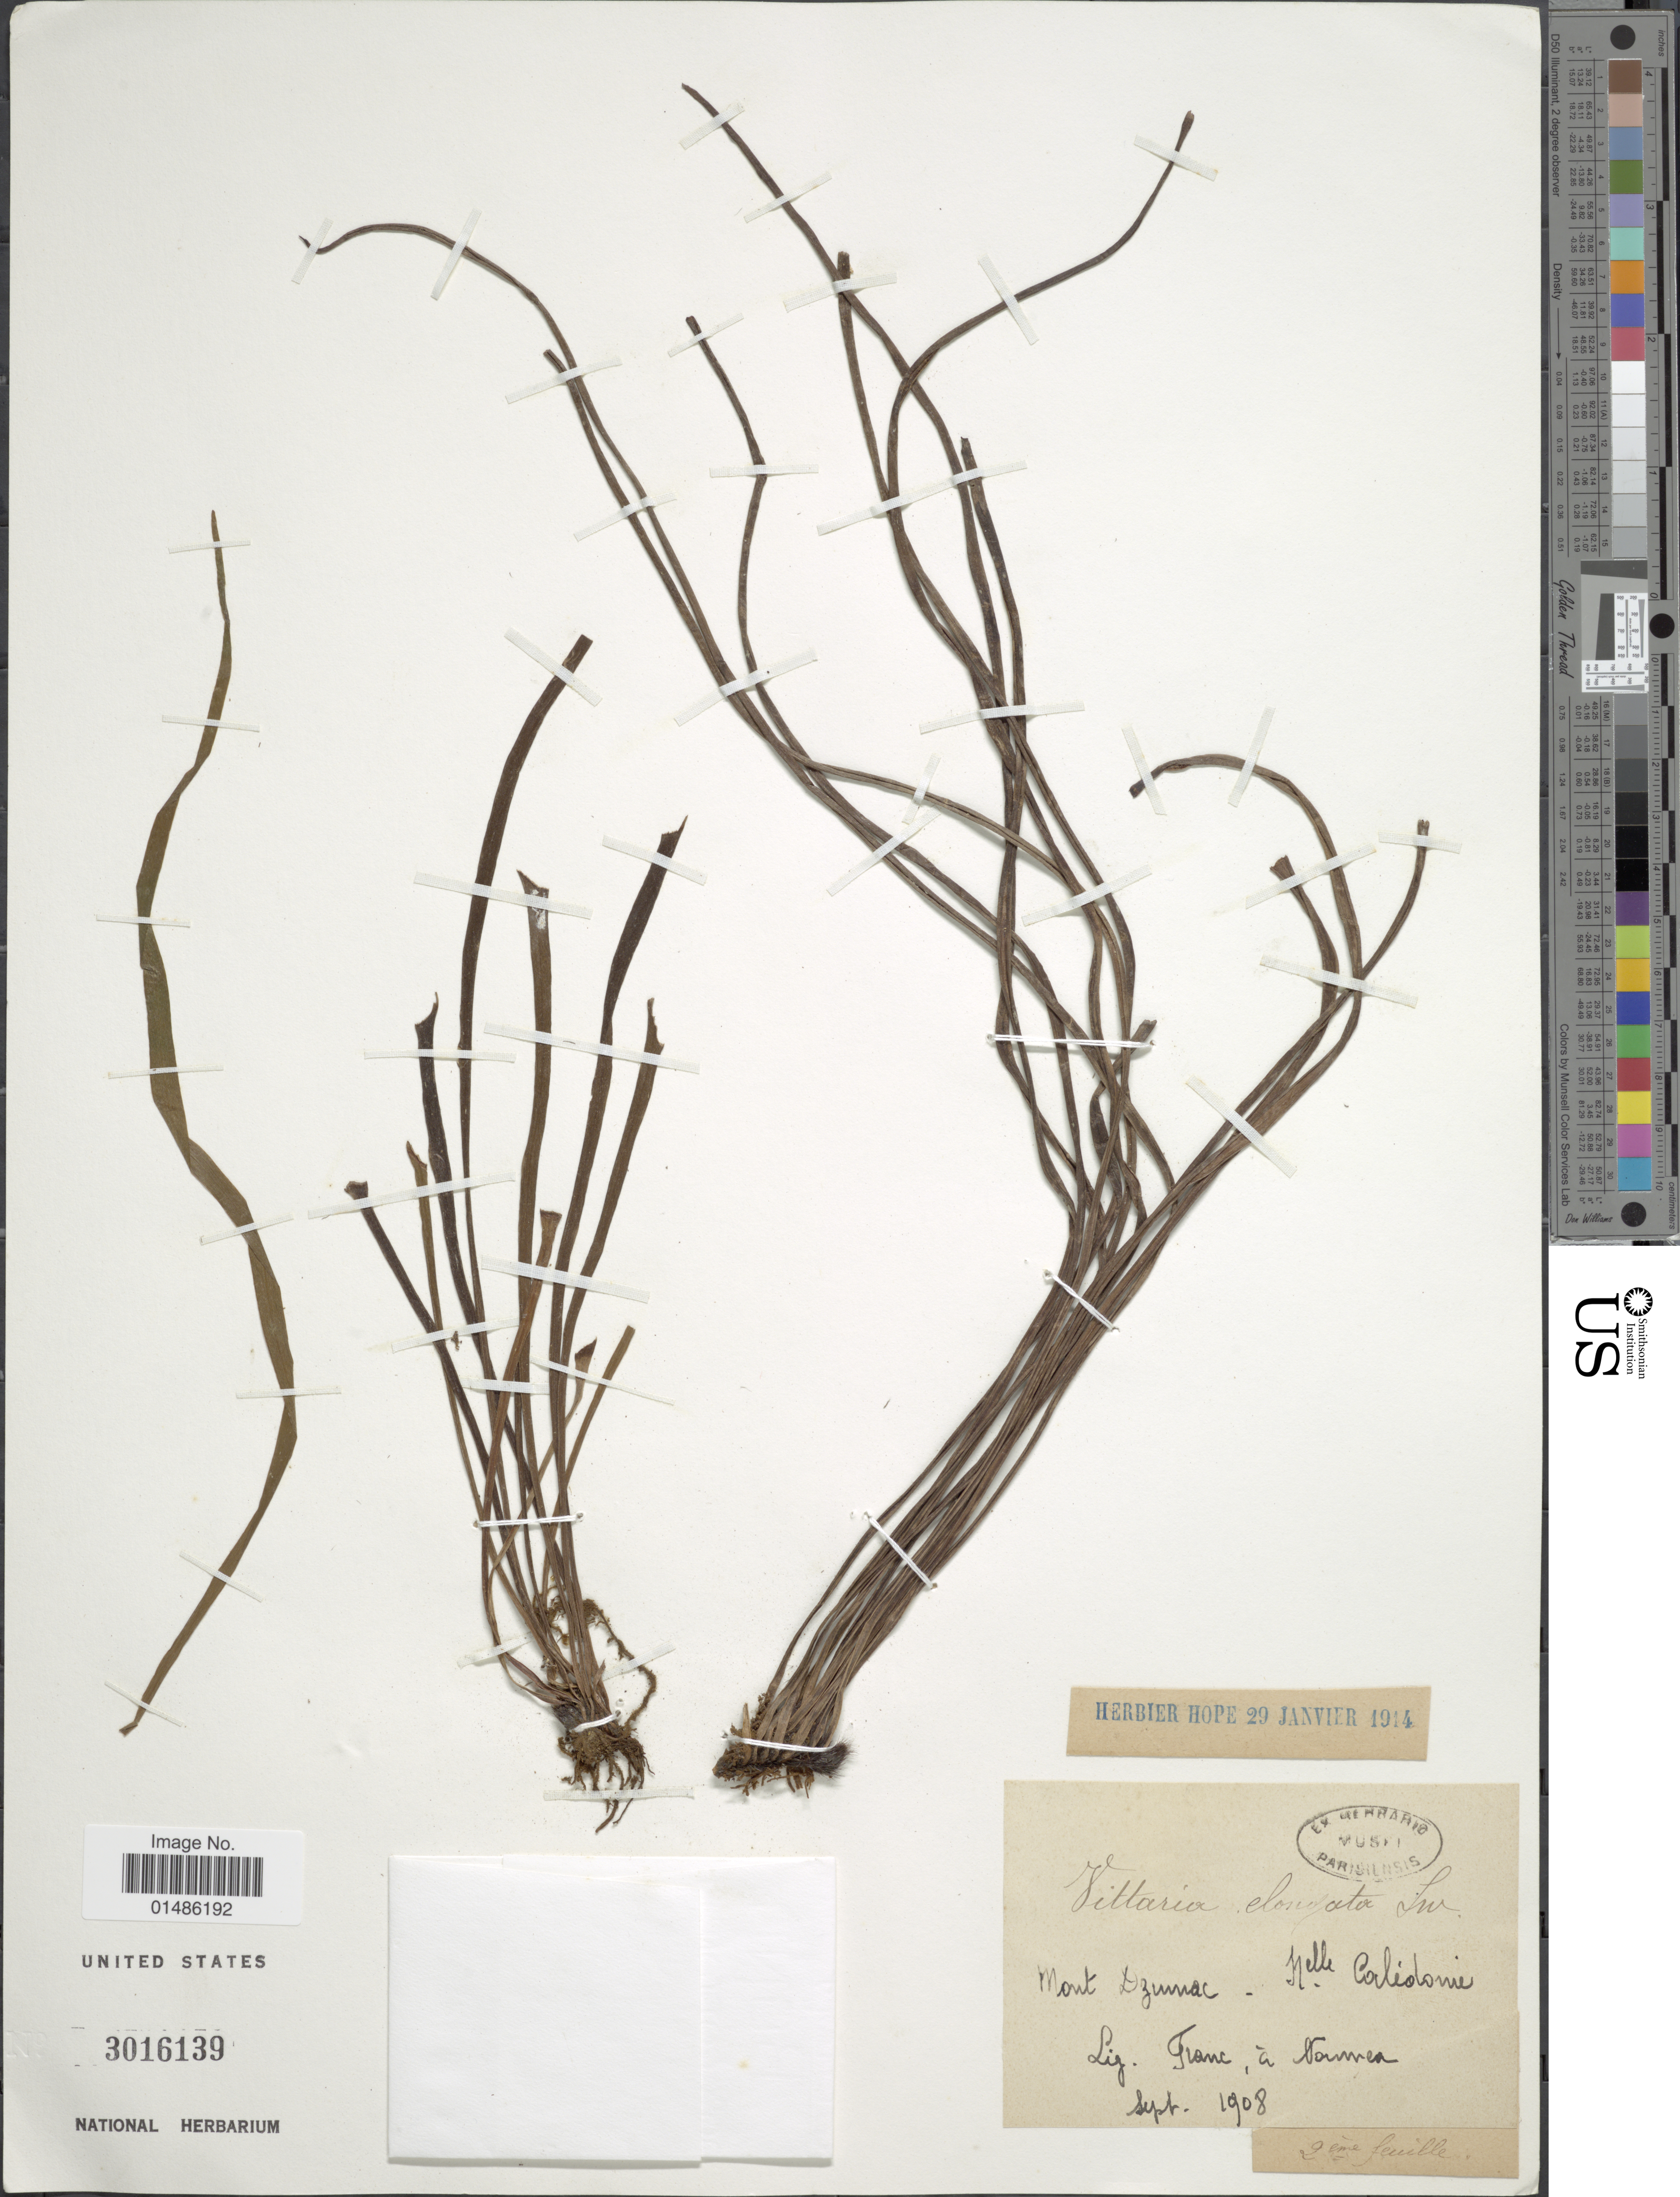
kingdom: Plantae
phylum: Tracheophyta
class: Polypodiopsida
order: Polypodiales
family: Pteridaceae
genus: Haplopteris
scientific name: Haplopteris elongata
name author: (Sw.) Crane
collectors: Franc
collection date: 1908-09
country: New Caledonia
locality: Mont Dzumac.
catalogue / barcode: US 3016139